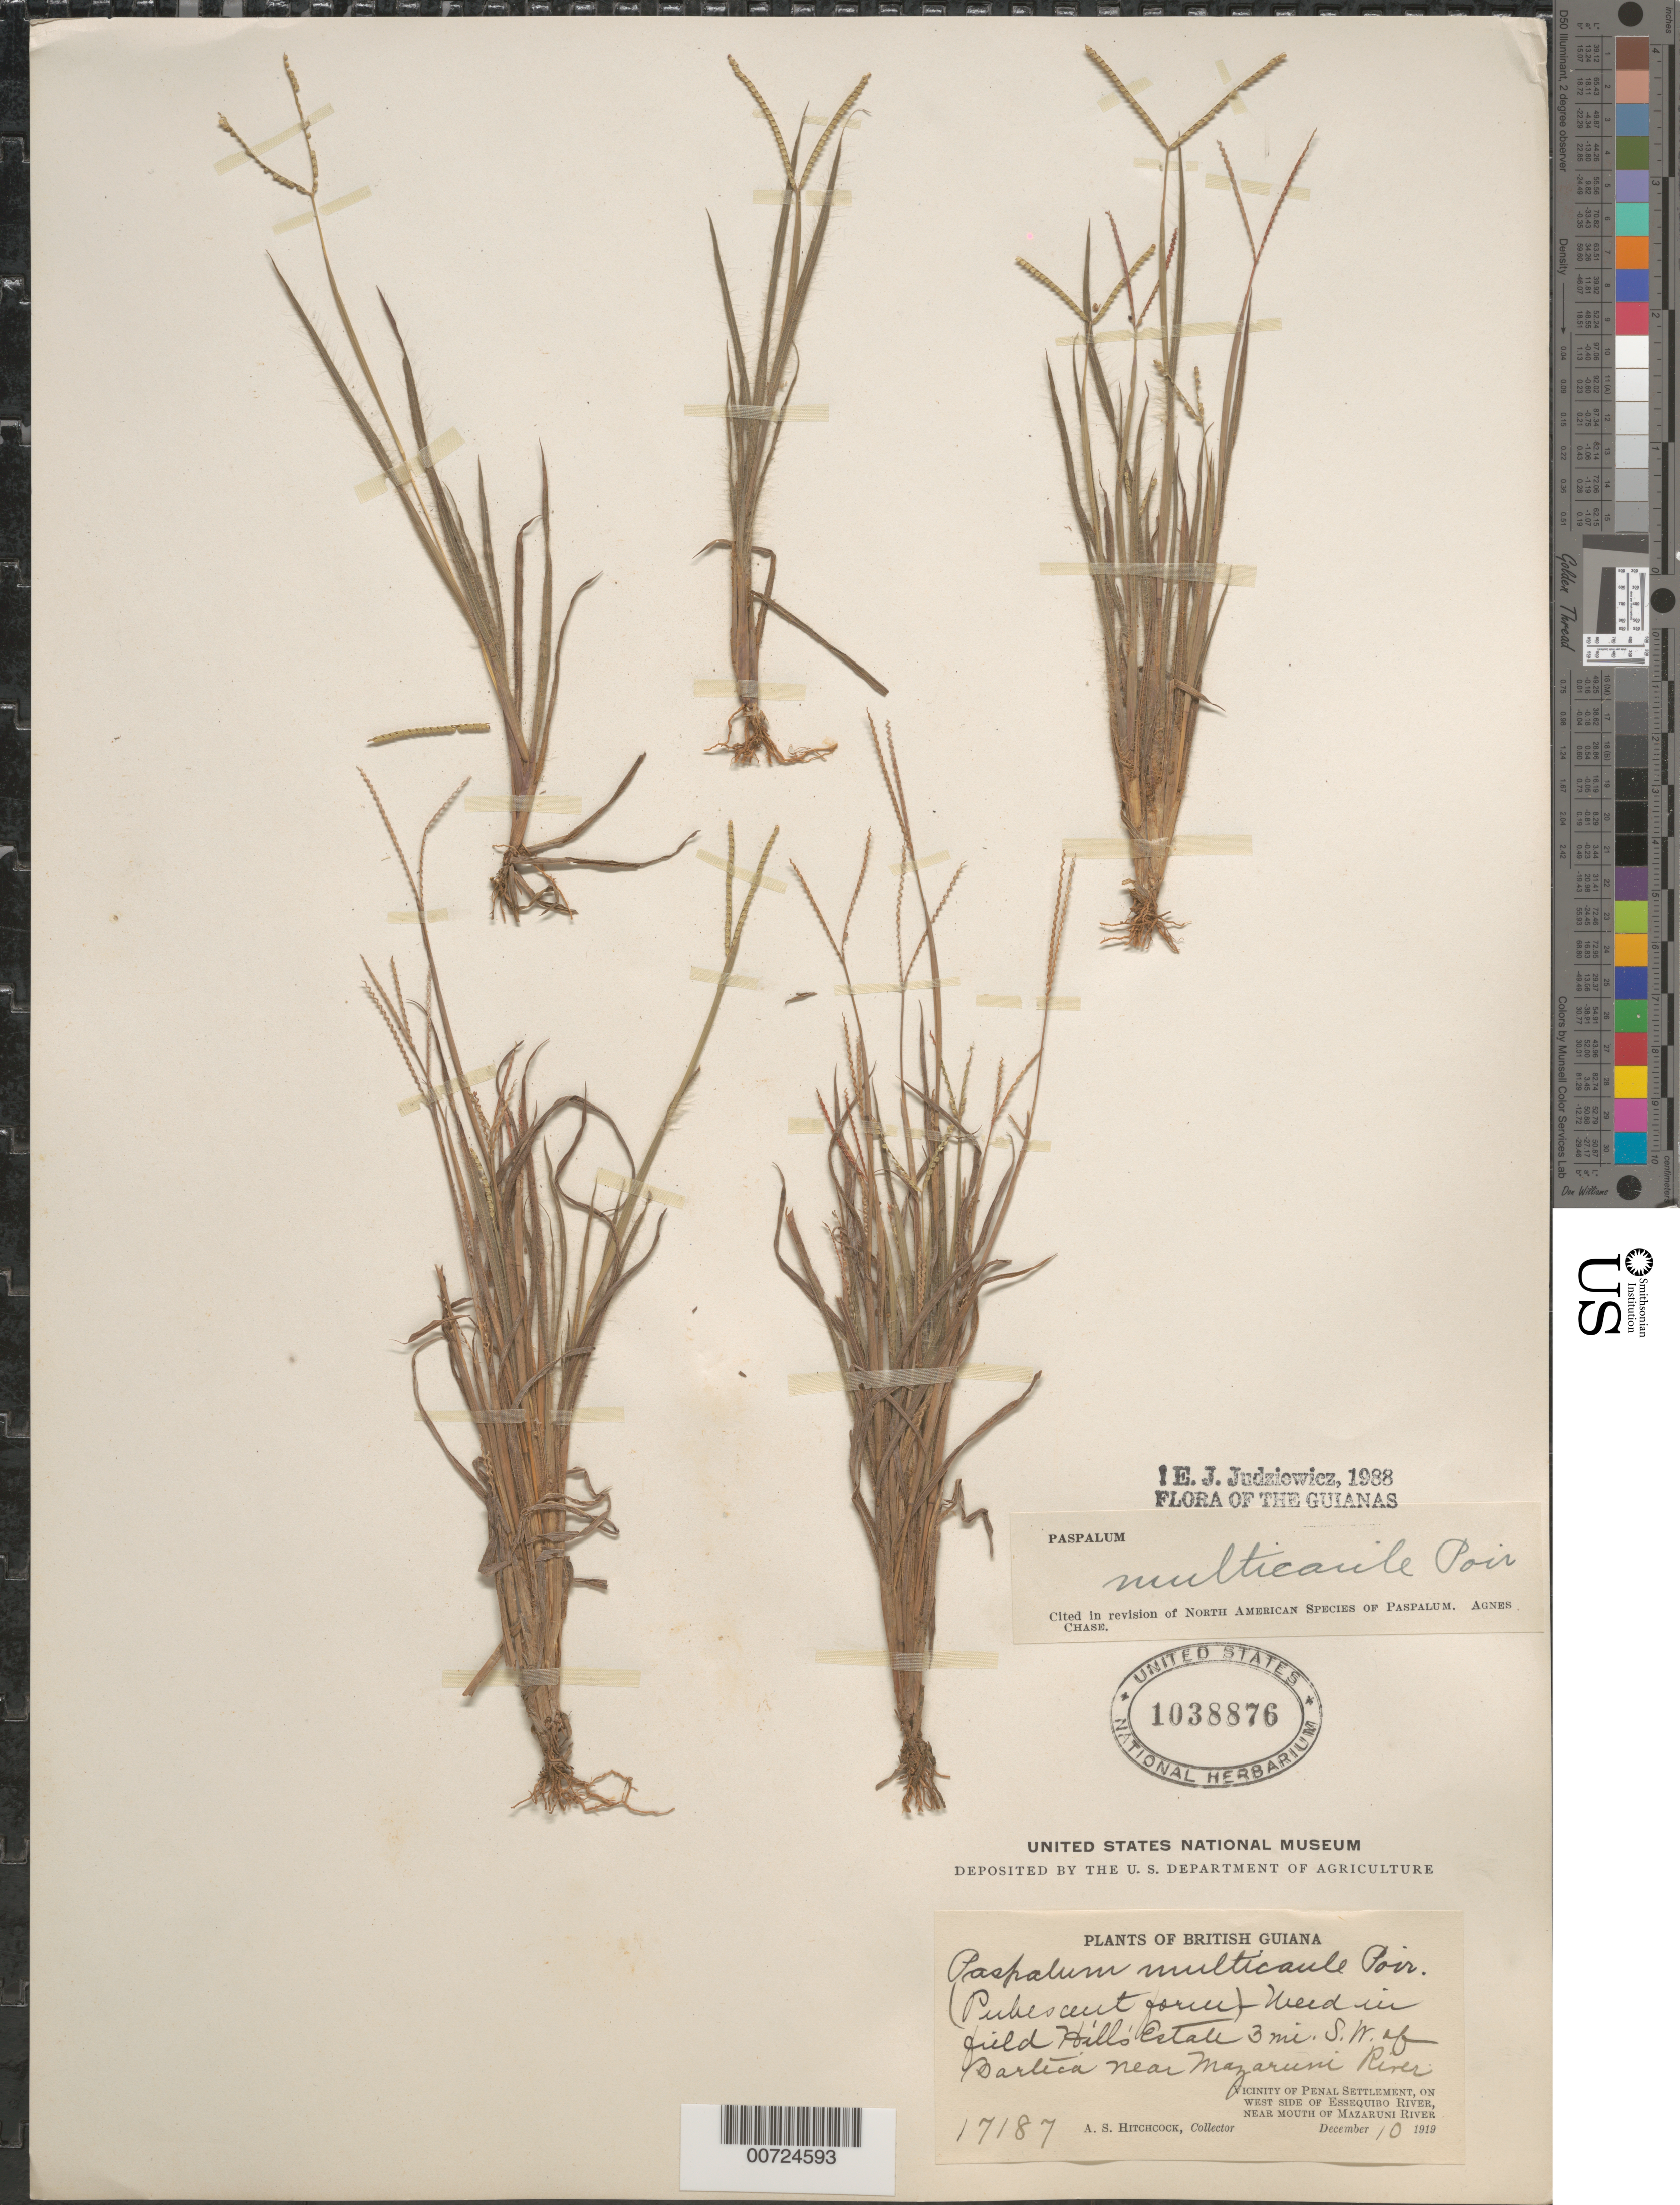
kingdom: Plantae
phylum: Tracheophyta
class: Liliopsida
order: Poales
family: Poaceae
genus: Paspalum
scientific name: Paspalum multicaule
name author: Poir.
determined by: Judziewicz, E. J.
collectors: A. S. Hitchcock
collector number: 17187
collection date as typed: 10-Dec-19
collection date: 1919-12-10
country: Guyana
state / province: Cuyuni-Mazaruni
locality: Penal Settlement, vic., W side of Essequibo River, near mouth of Mazaruni R., 3 mi SW of Bartica, Hill's Estate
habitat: Field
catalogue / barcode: US 1038876